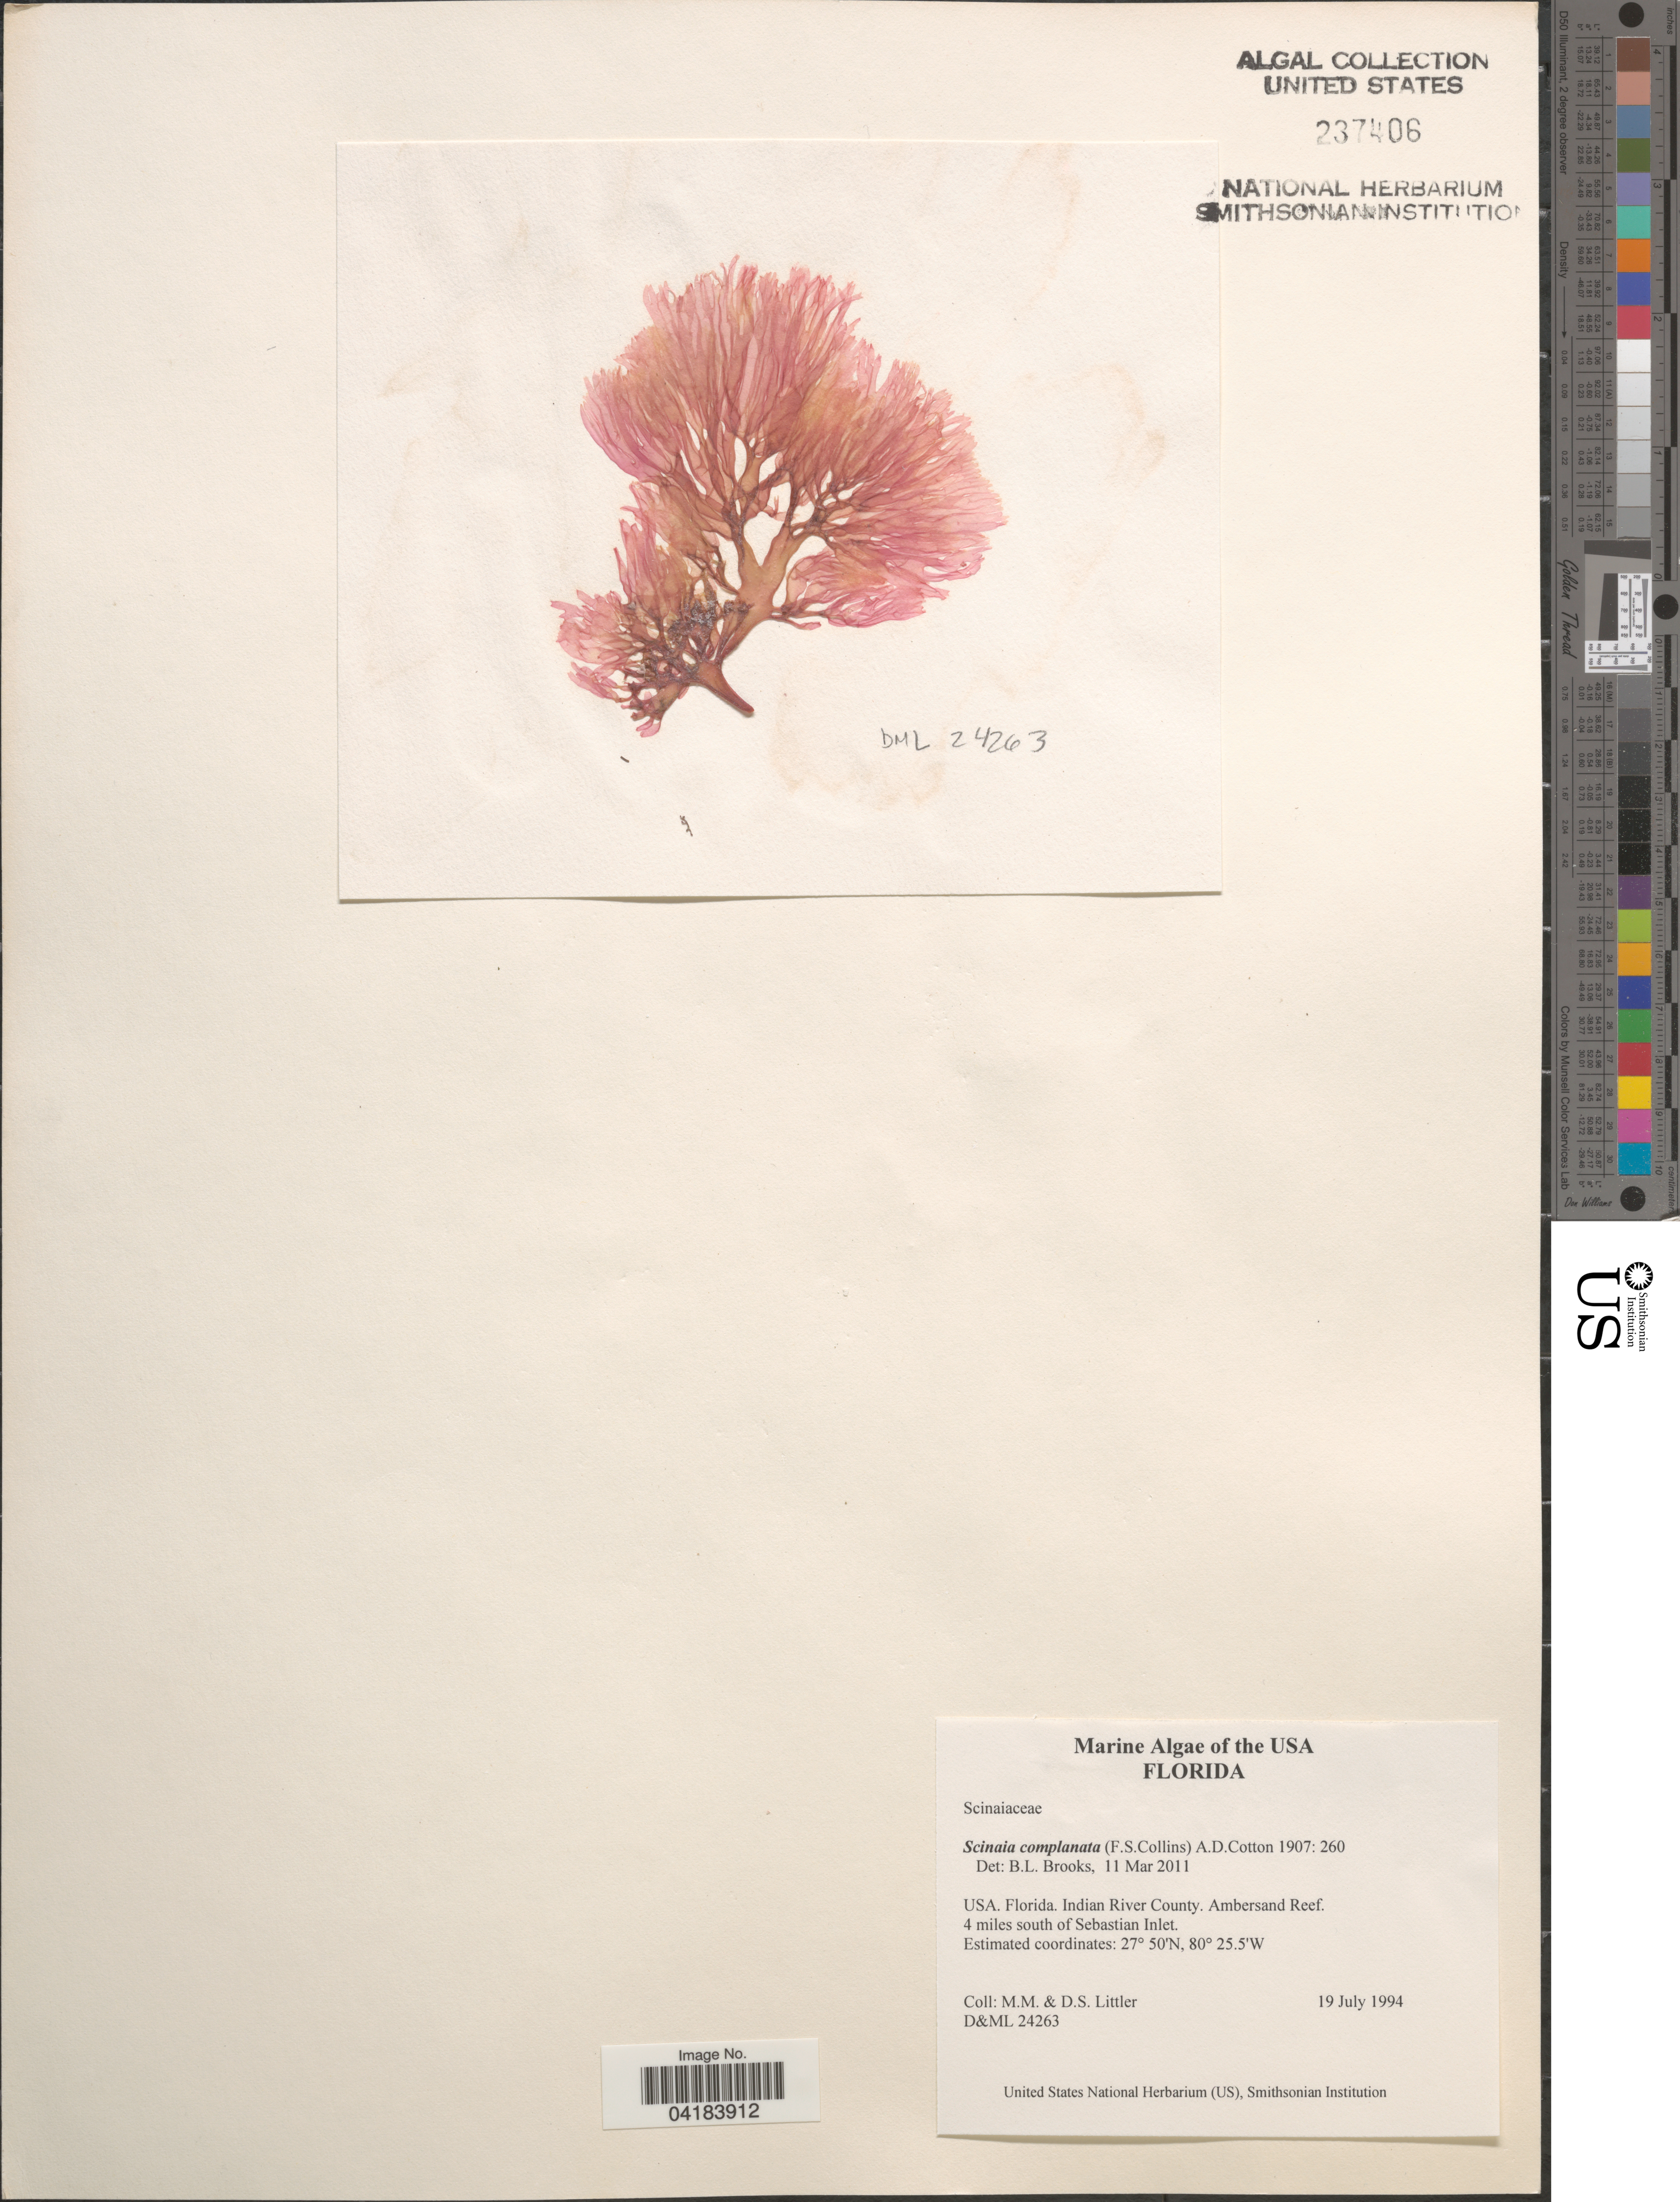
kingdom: Plantae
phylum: Rhodophyta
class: Florideophyceae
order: Nemaliales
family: Scinaiaceae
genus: Scinaia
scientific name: Scinaia complanata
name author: (Collins in Collins et al.) Cotton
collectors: D. S. Littler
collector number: D&ML24263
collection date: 1994-07-19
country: United States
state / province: Florida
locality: Indian River County. Ambersand Reef. 4 miles south of Sebastian Inlet.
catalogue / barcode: US 237406